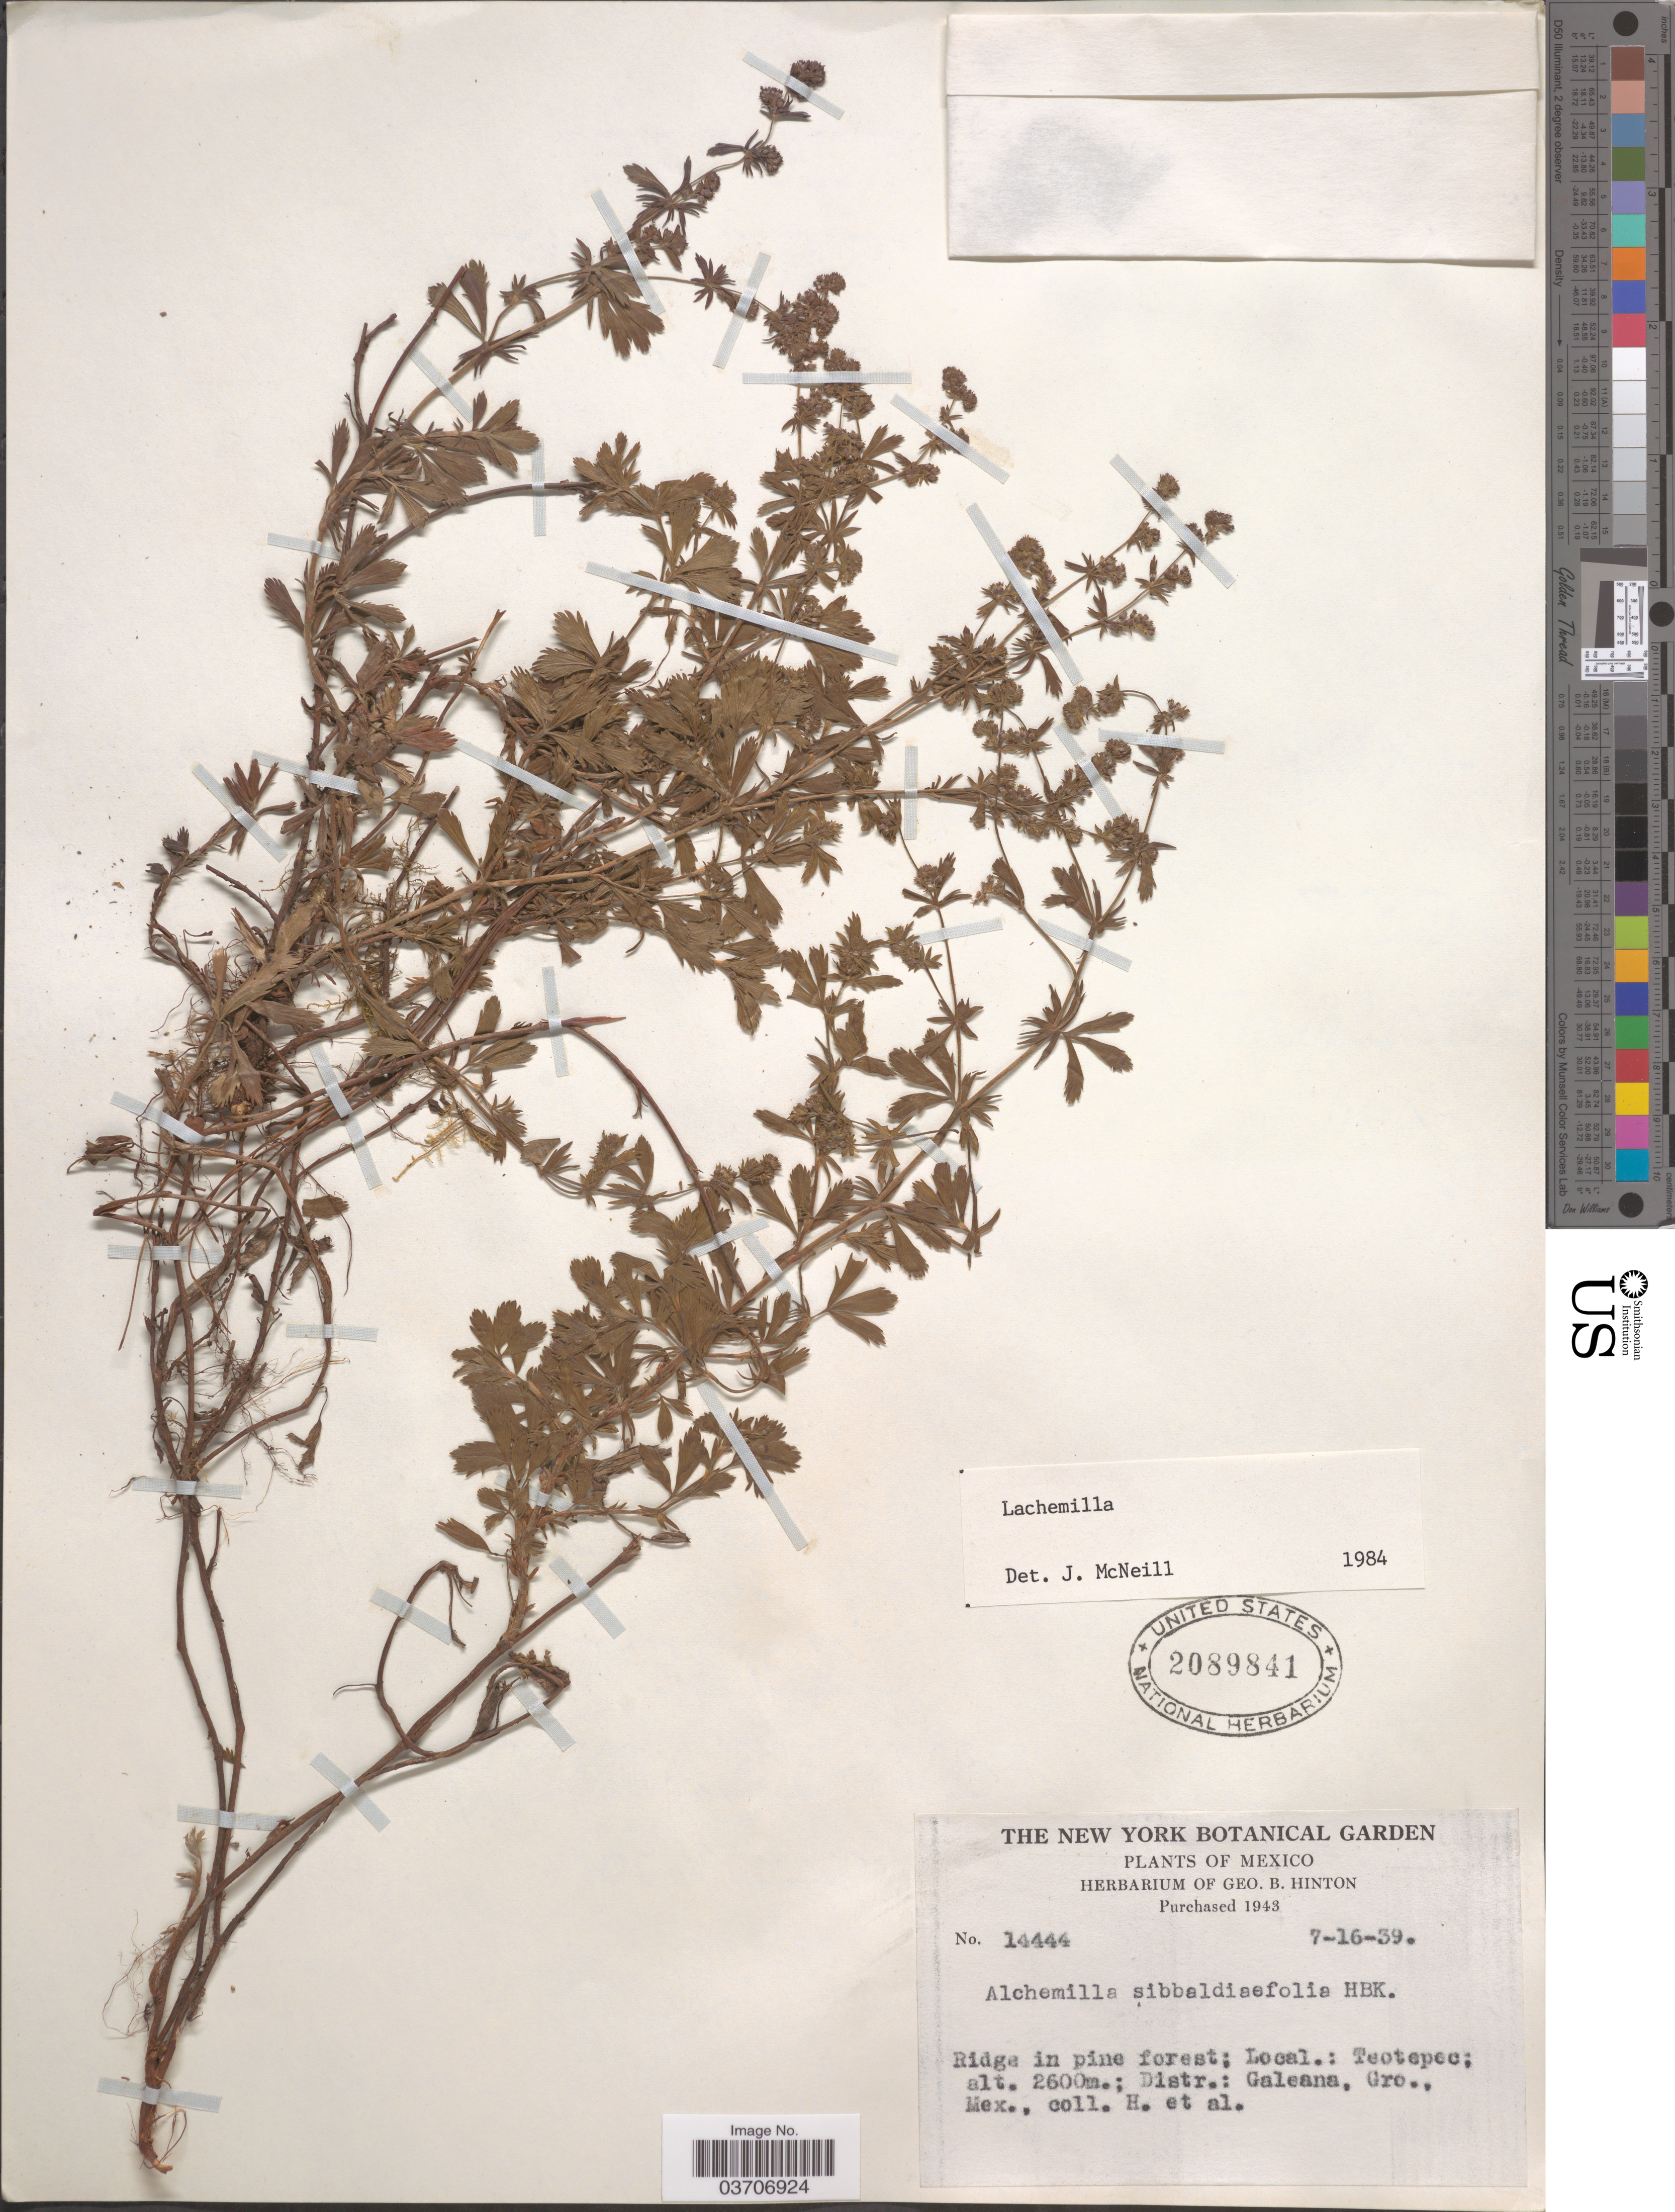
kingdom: Plantae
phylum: Tracheophyta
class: Magnoliopsida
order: Rosales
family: Rosaceae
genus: Lachemilla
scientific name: Lachemilla sp.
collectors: G. B. Hinton & et al.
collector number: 14444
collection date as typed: Transcribed d/m/y: 16/7/39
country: Mexico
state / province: Guerrero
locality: Teotepe. Distr.: Galeana, Gro.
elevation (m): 2600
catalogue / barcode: US 2089841